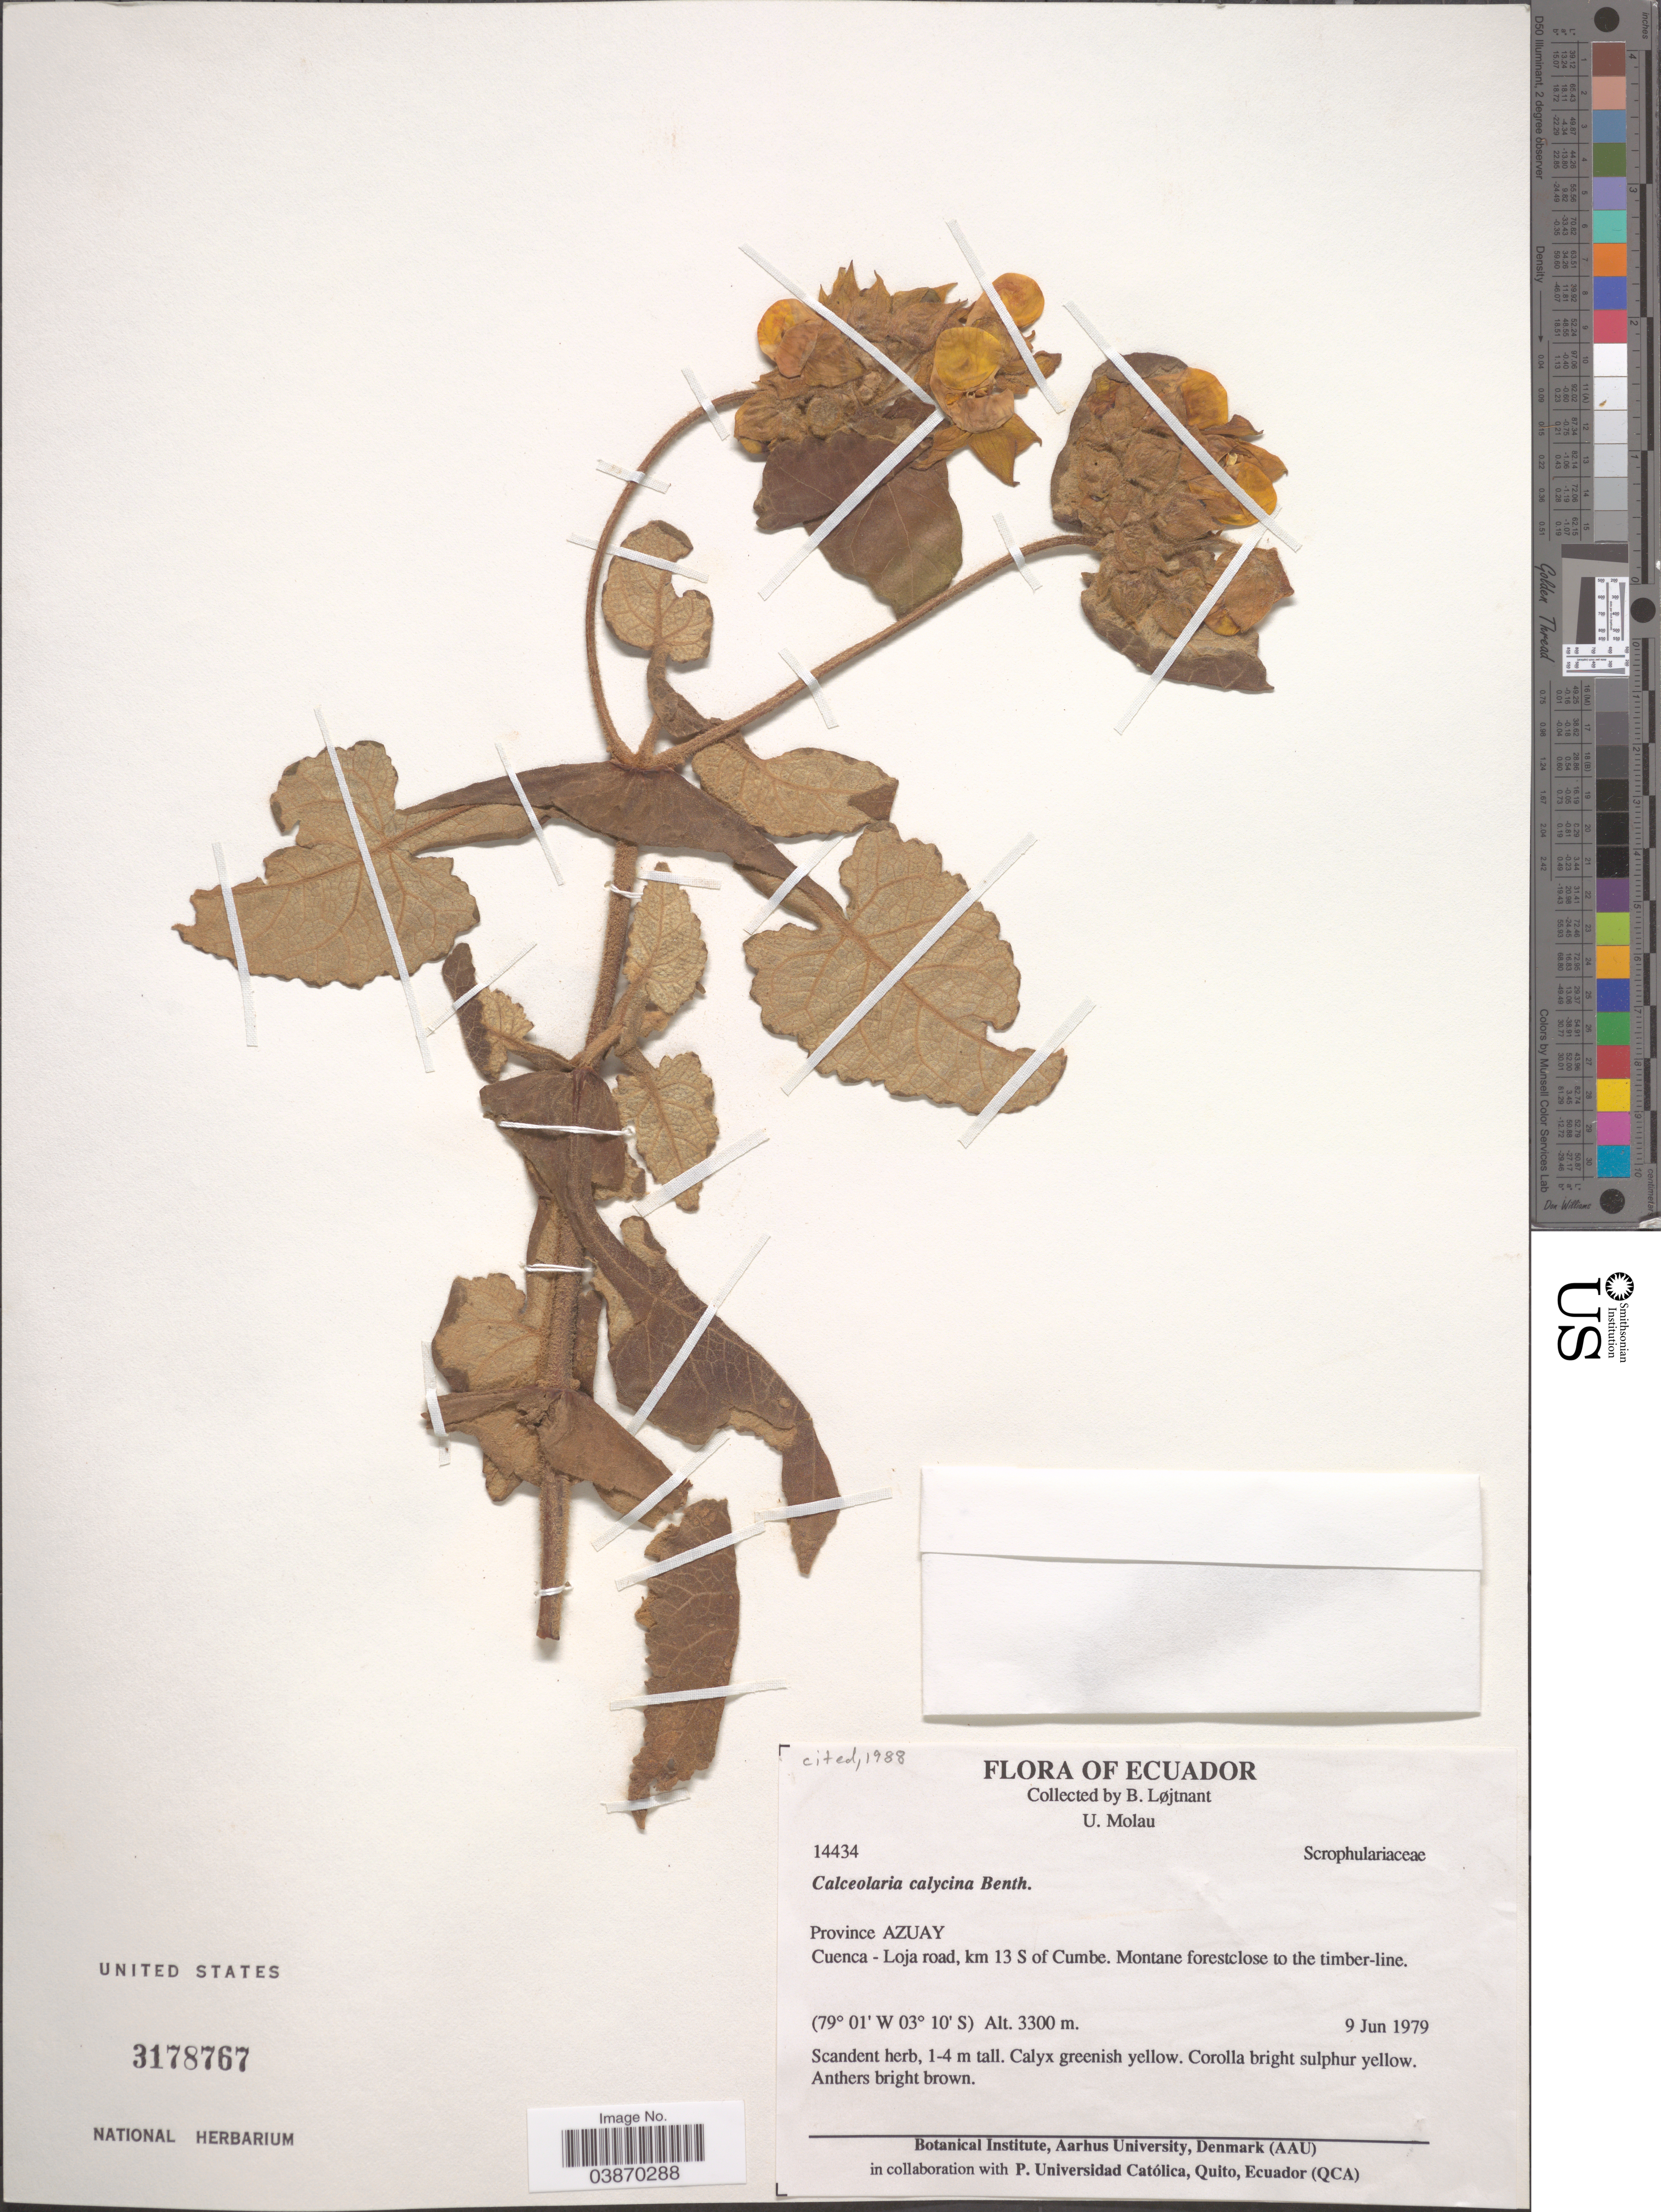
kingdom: Plantae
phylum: Tracheophyta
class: Magnoliopsida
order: Lamiales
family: Calceolariaceae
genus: Calceolaria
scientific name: Calceolaria calycina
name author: Benth.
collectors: B. Löjtnant & U. Molau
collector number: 14434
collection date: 1979-06-09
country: Ecuador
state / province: Azuay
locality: Cuenca - Loja road, km 13 S of Cumbe.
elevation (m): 3300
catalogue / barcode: US 3178767